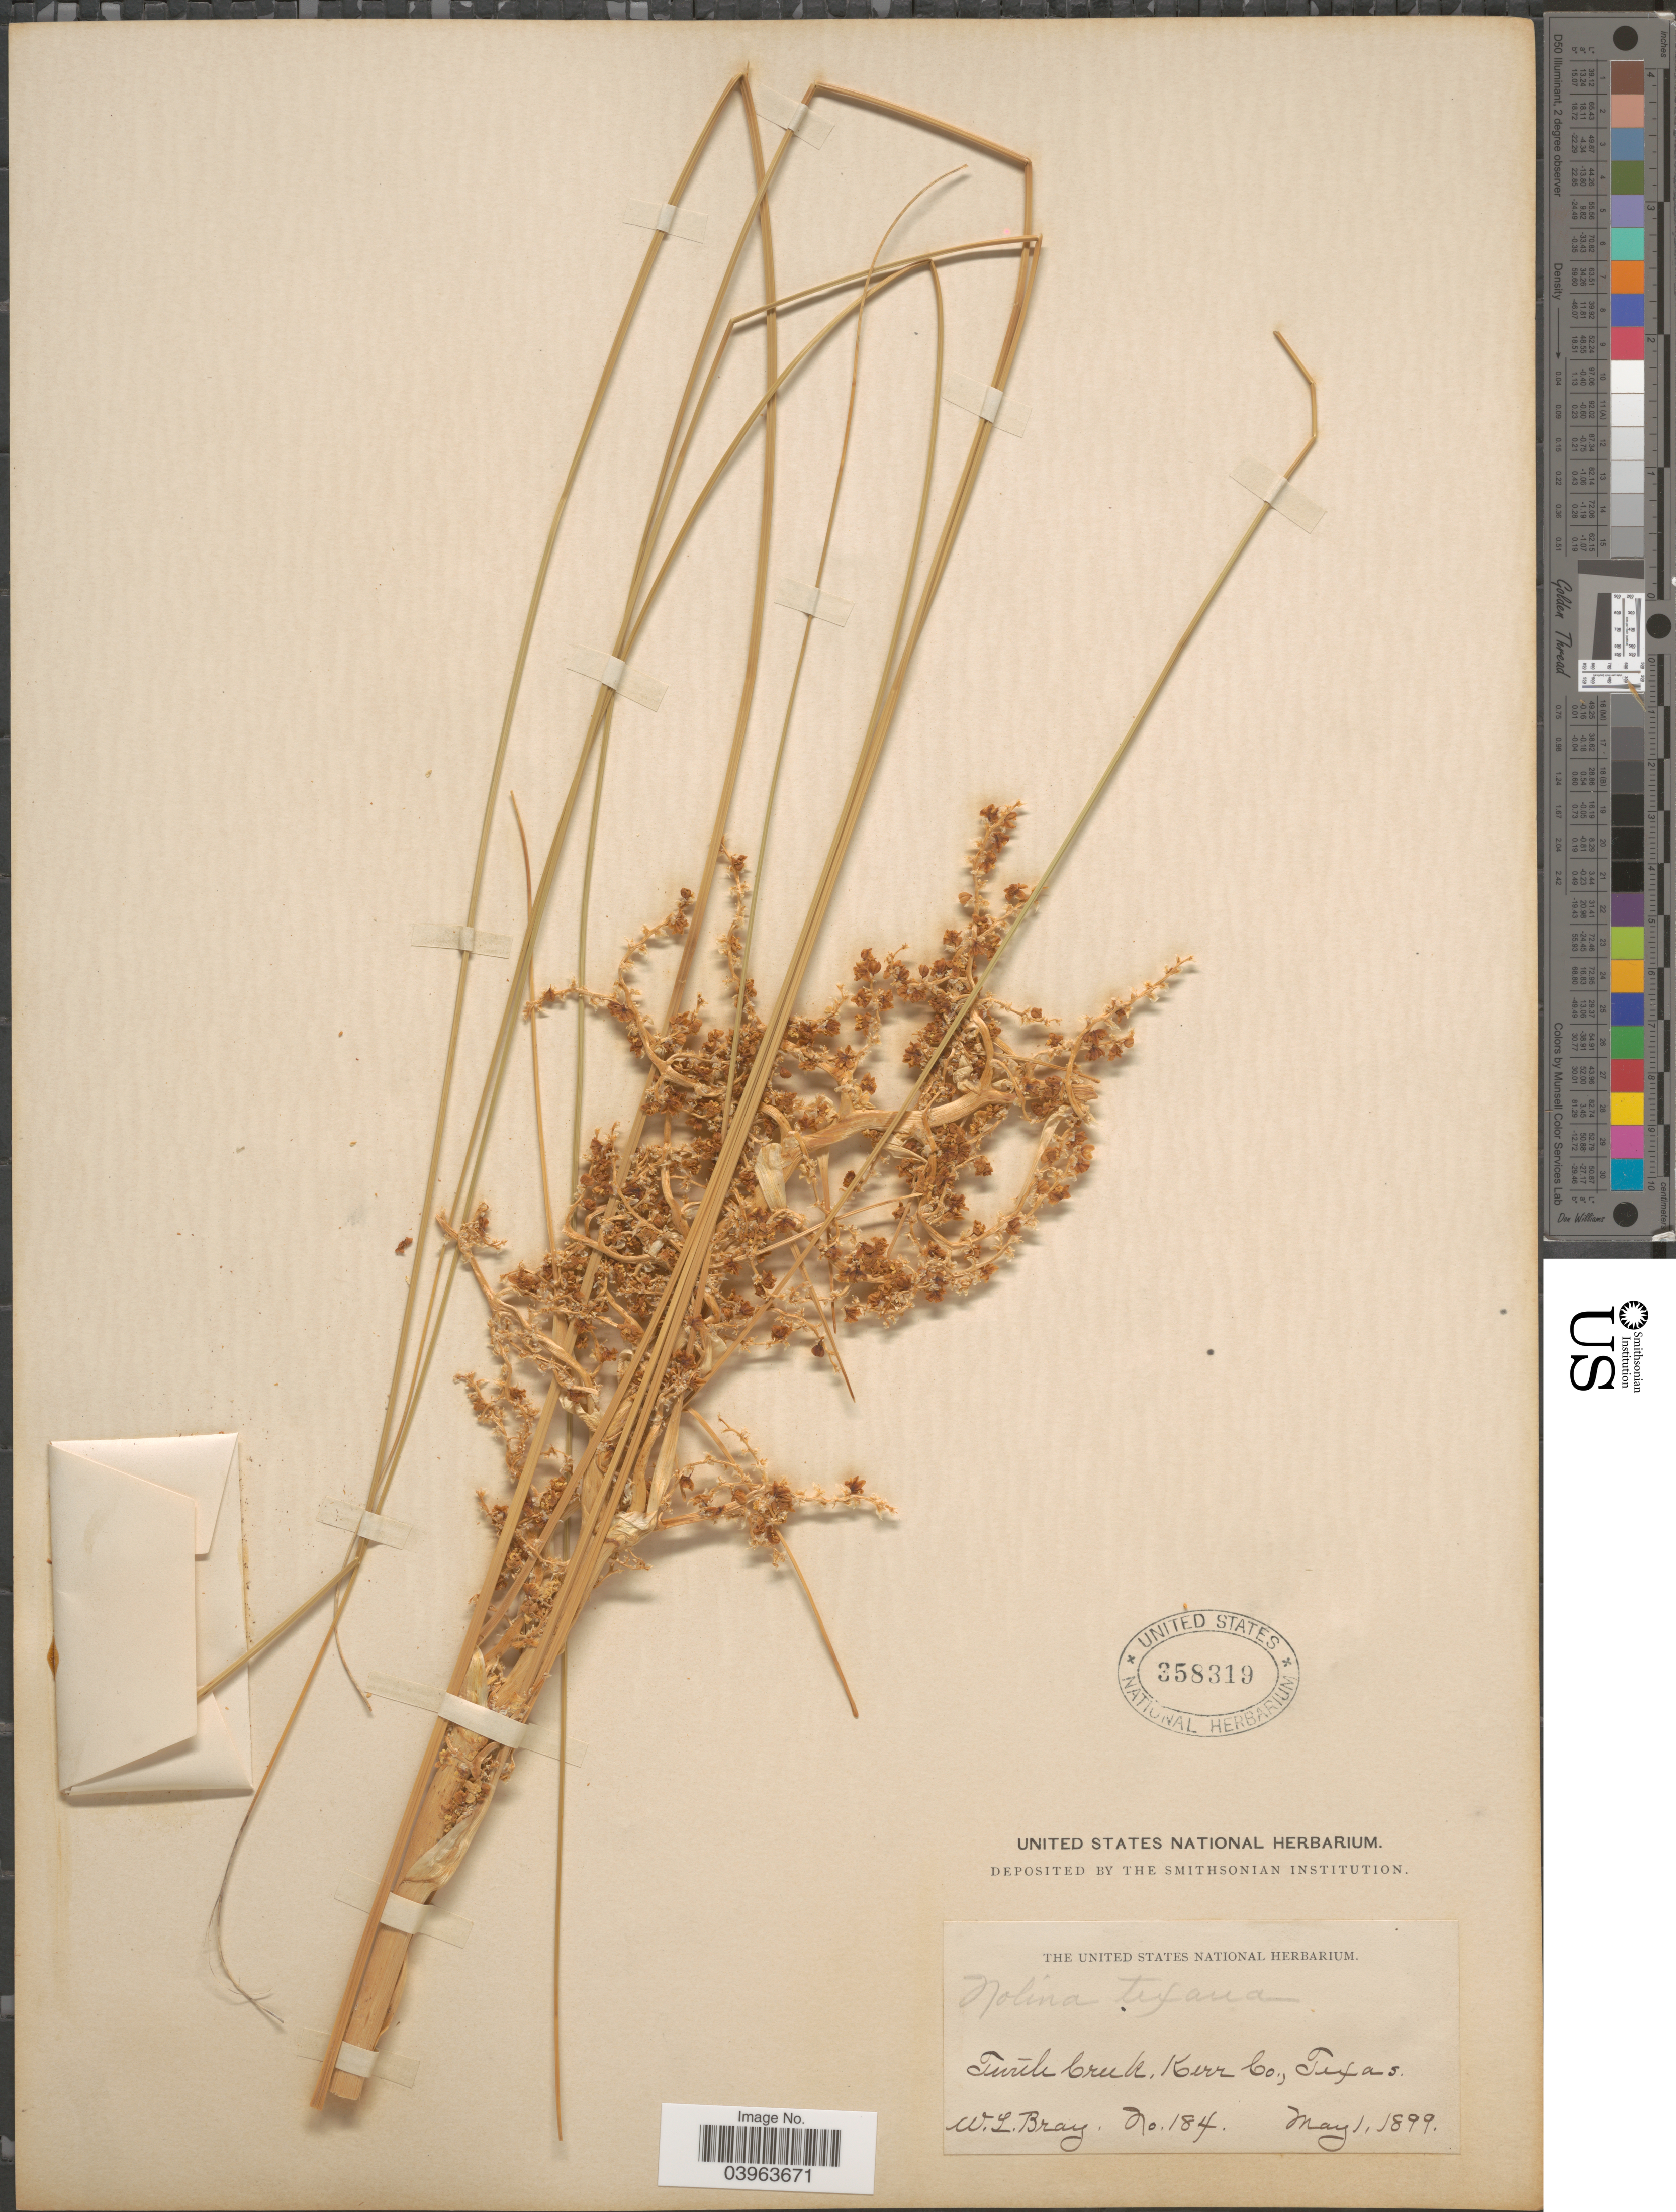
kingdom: Plantae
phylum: Tracheophyta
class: Liliopsida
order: Asparagales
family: Asparagaceae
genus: Nolina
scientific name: Nolina texana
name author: S. Watson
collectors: W. L. Bray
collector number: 184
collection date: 1899-05-01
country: United States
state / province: Texas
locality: Turtle Creek, Kerr Co.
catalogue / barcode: US 358319